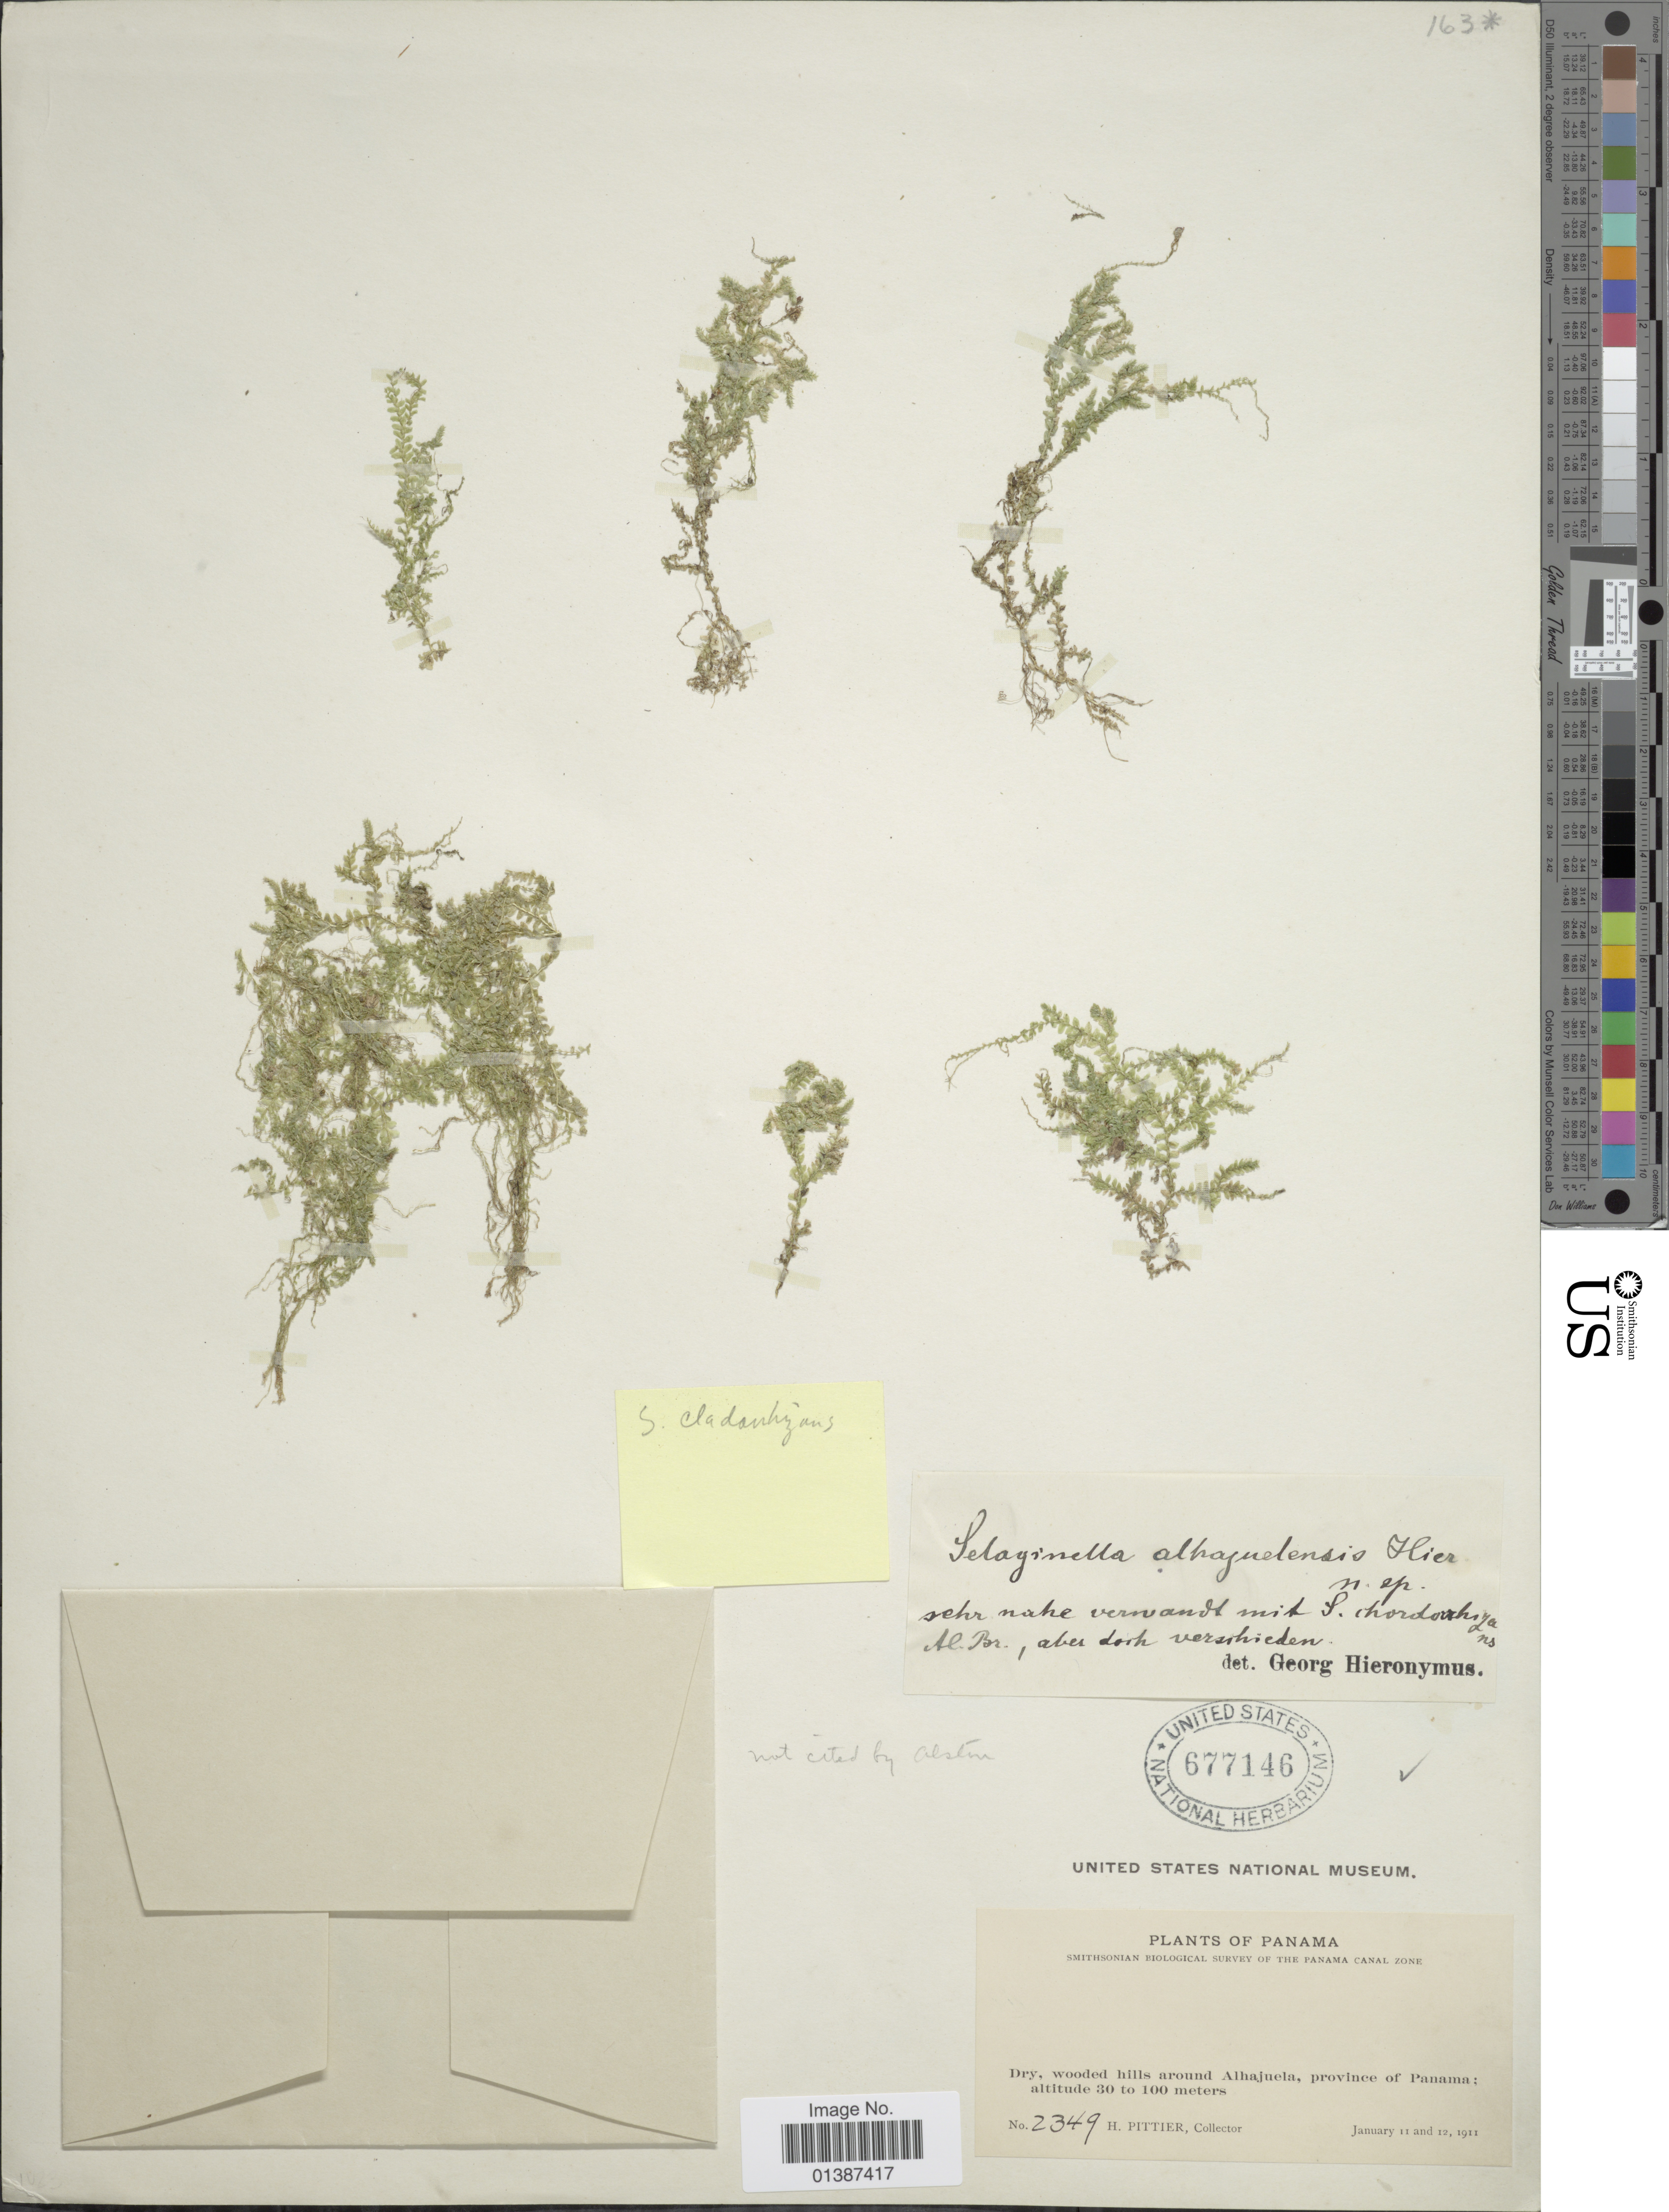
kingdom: Plantae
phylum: Tracheophyta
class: Lycopodiopsida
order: Selaginellales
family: Selaginellaceae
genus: Selaginella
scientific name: Selaginella cladorrhizans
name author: A. Br.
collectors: H. F. Pittier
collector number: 2349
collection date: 1911-01-11/1911-01-12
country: Panama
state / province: Panamá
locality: Dry, wooded hills around Alhajuela, province of Panama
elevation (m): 30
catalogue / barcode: US 677146